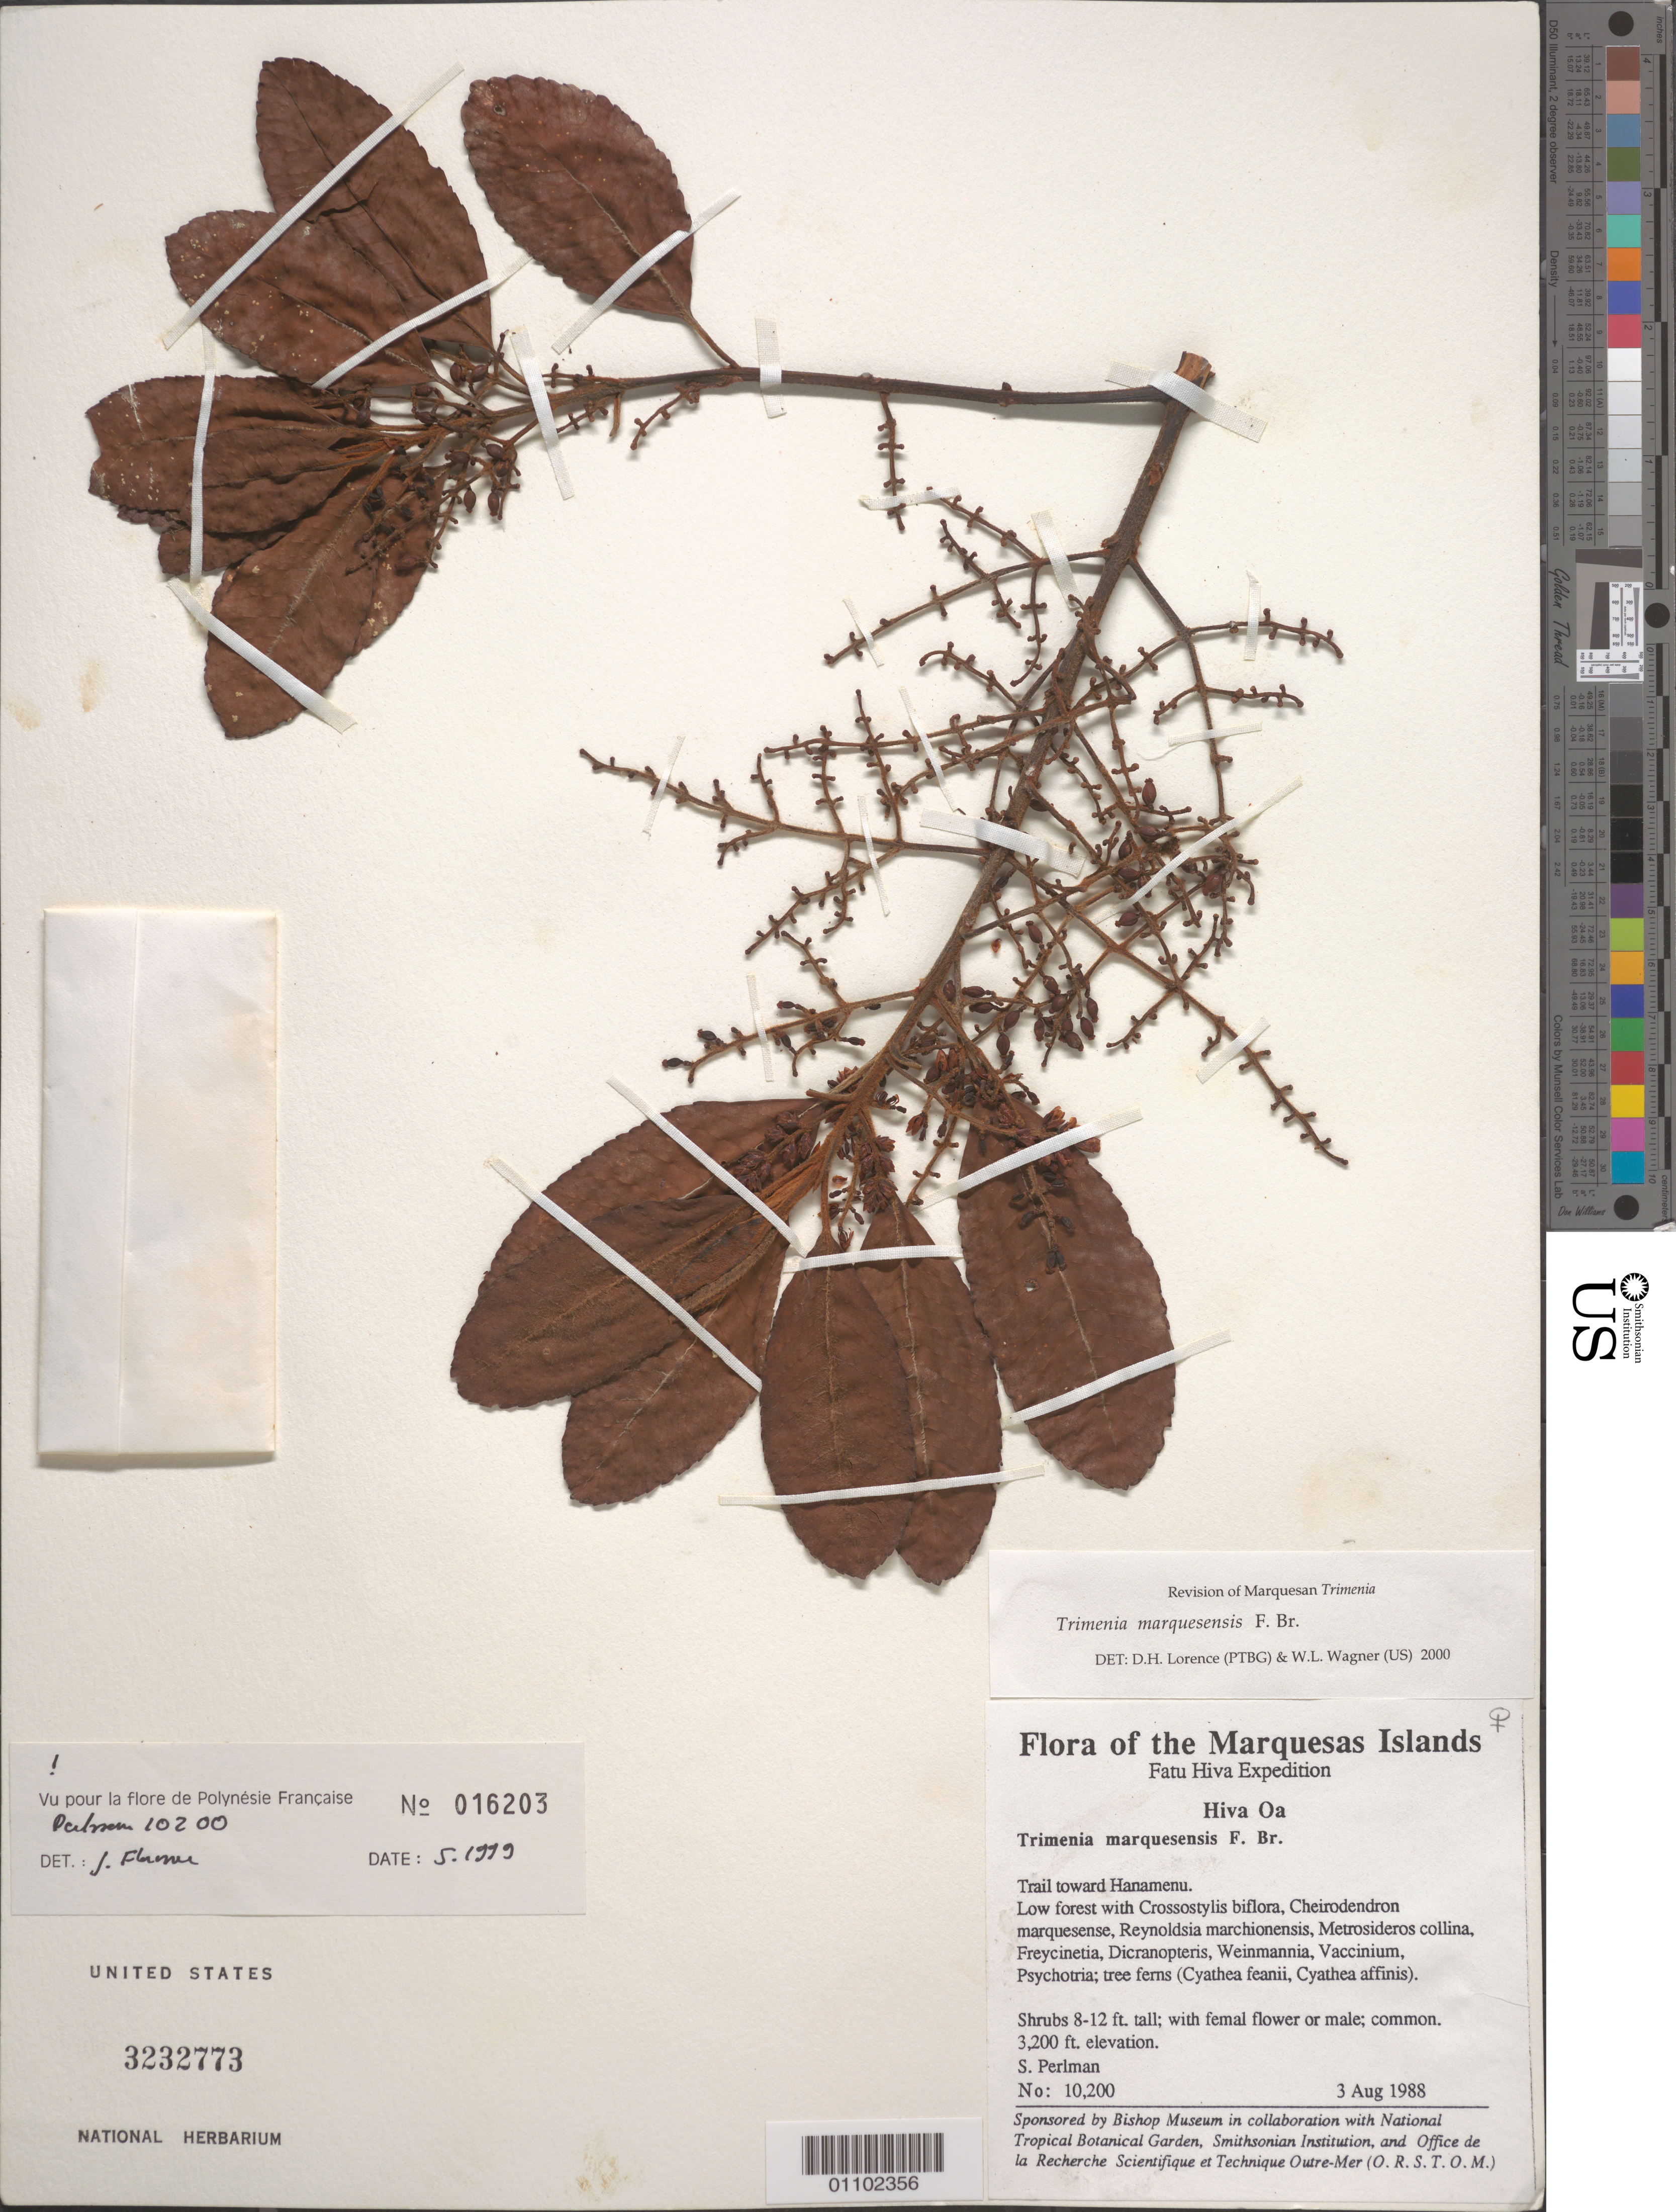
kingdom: Plantae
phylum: Tracheophyta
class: Magnoliopsida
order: Austrobaileyales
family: Trimeniaceae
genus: Trimenia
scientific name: Trimenia marquesensis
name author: F. Br.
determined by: Lorence, David H.; Wagner, W. H.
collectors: S. P. Perlman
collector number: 10200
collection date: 1988-08-03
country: French Polynesia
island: Hiva Oa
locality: Trail toward Hanamenu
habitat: Low forest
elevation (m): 975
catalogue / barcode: US 3232773